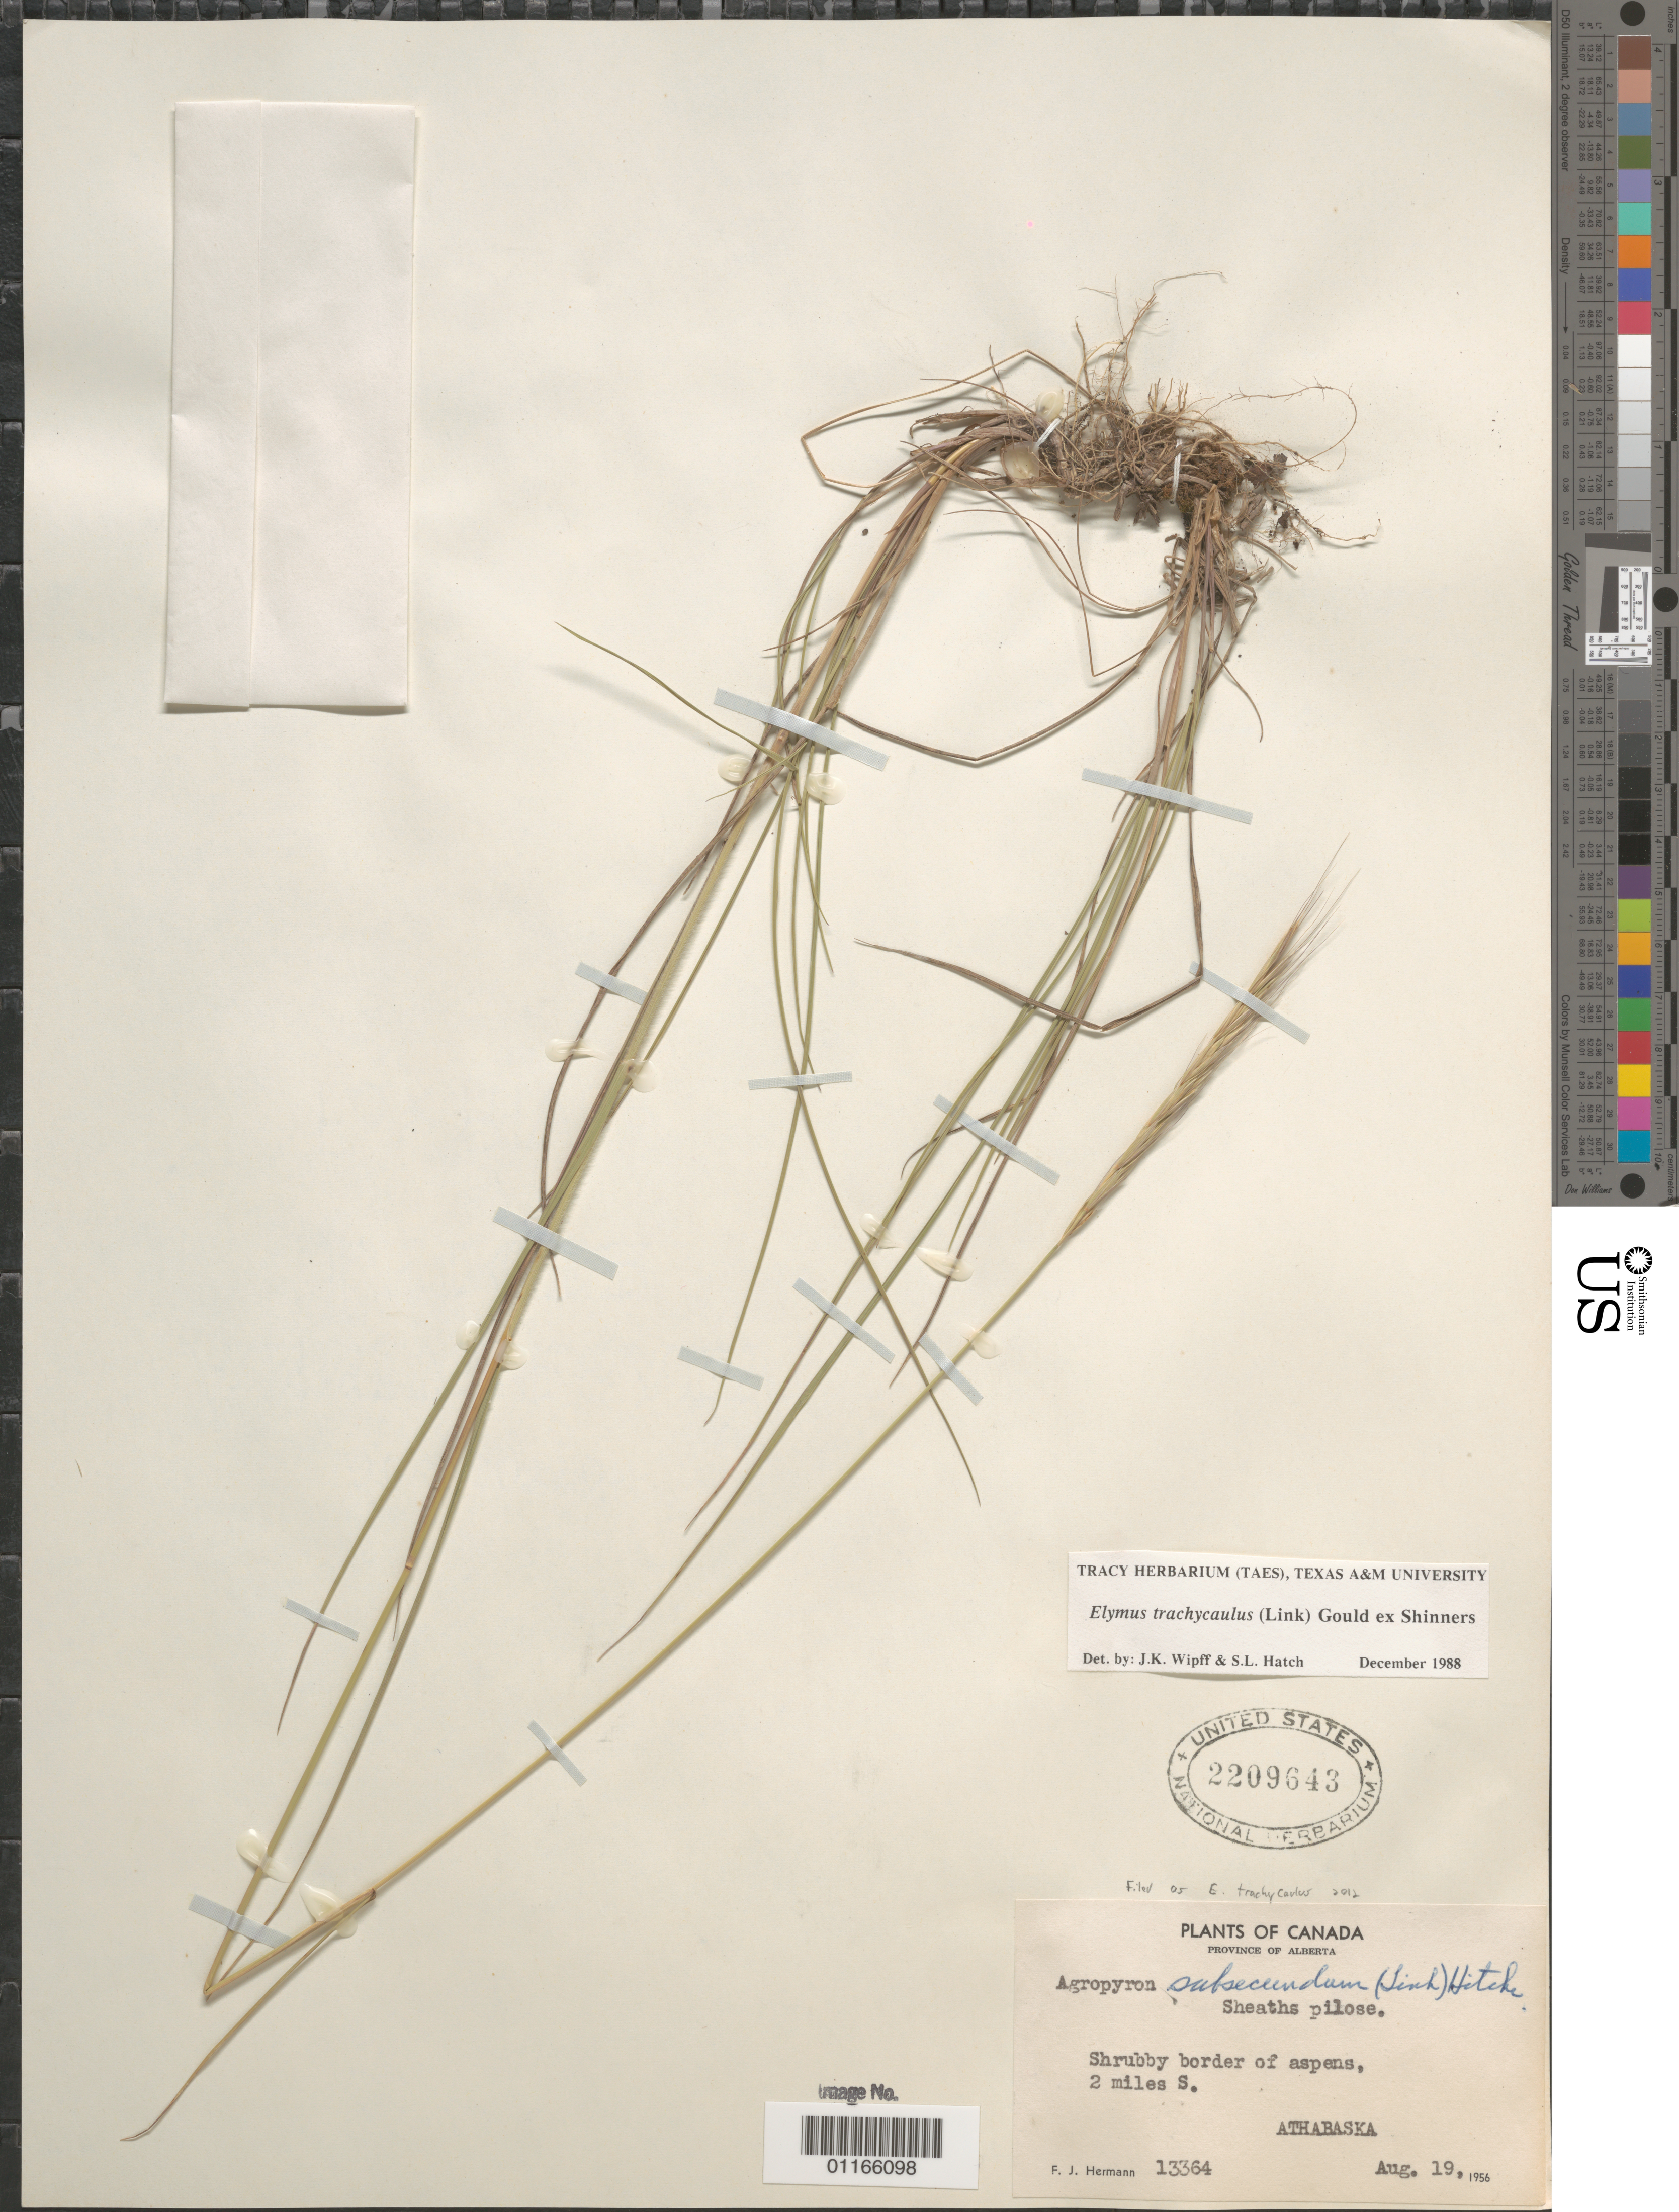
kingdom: Plantae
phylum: Tracheophyta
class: Liliopsida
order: Poales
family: Poaceae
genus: Elymus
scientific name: Elymus trachycaulus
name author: (Link) Gould ex Shinners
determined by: Wipff, J. K.; Hatch, S. L.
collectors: F. J. Hermann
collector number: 13364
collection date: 1956-08-19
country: Canada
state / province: Alberta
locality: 2 miles S. Athabaska.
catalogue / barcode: US 2209643